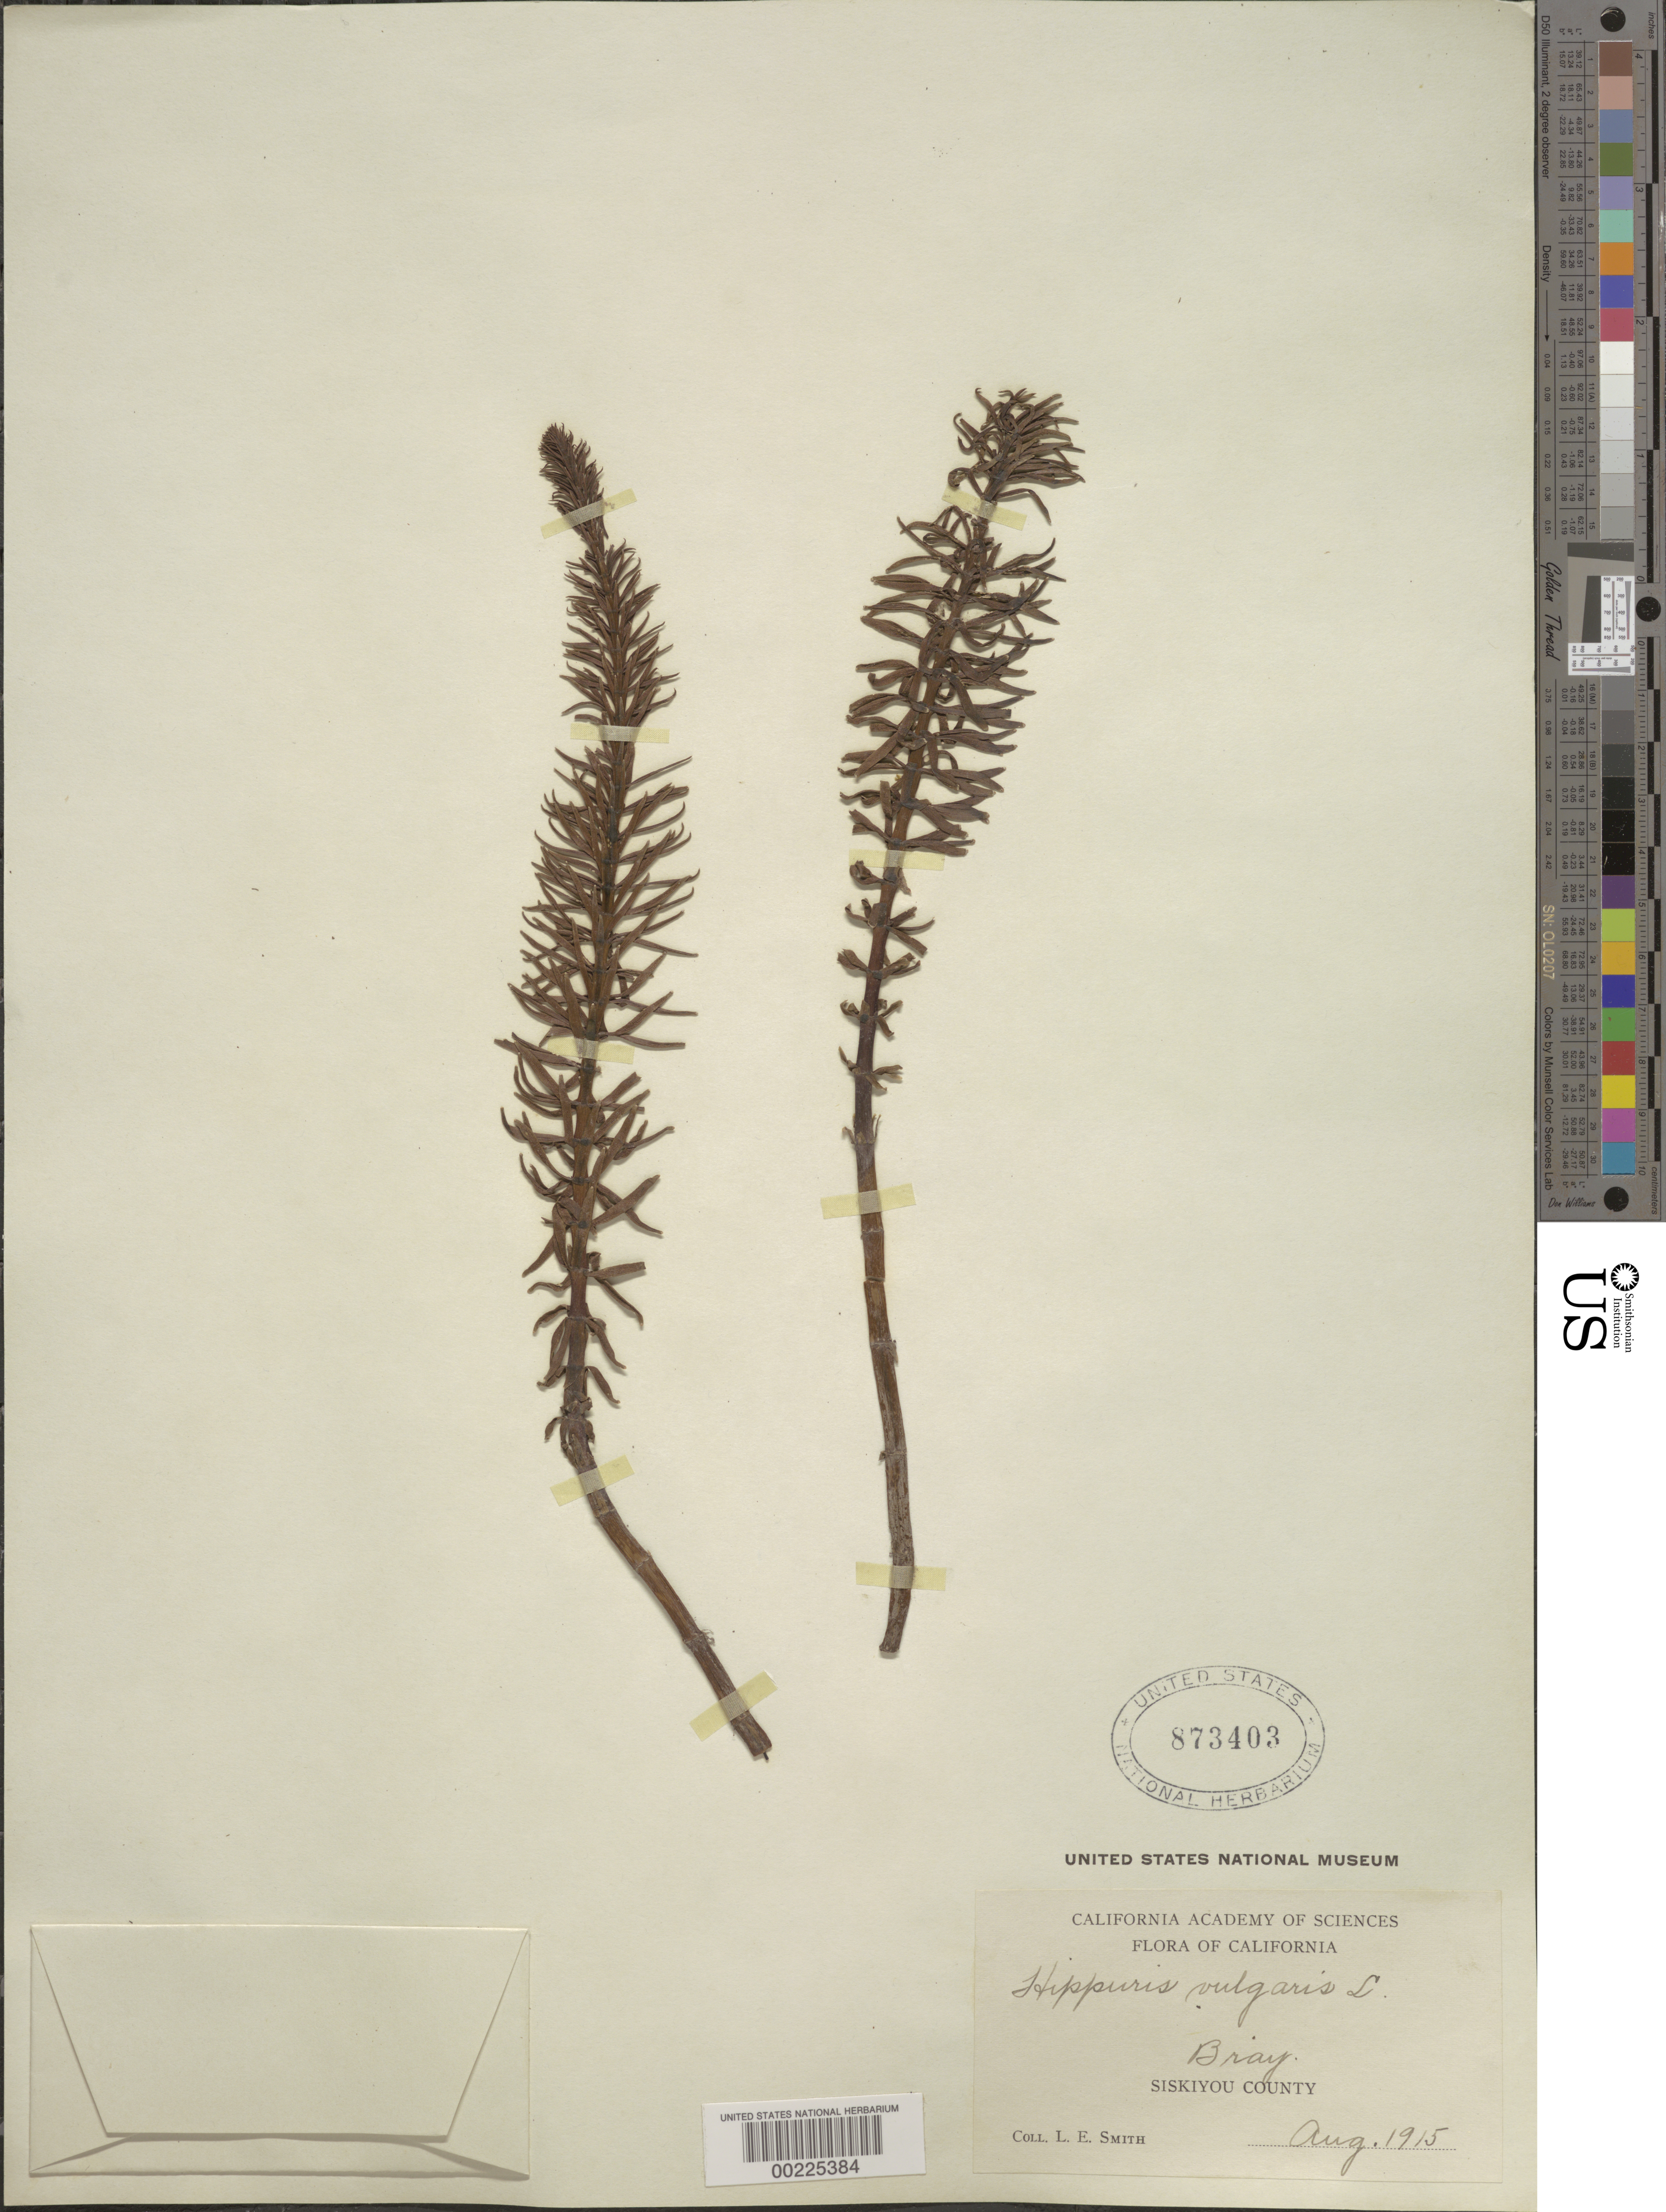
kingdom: Plantae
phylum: Tracheophyta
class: Magnoliopsida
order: Lamiales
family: Plantaginaceae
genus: Hippuris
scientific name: Hippuris tetraphylla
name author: L. f.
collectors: L. E. Smith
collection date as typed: Aug 1915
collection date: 1915-08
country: United States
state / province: California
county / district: Siskiyou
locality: Bray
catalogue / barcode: US 873403